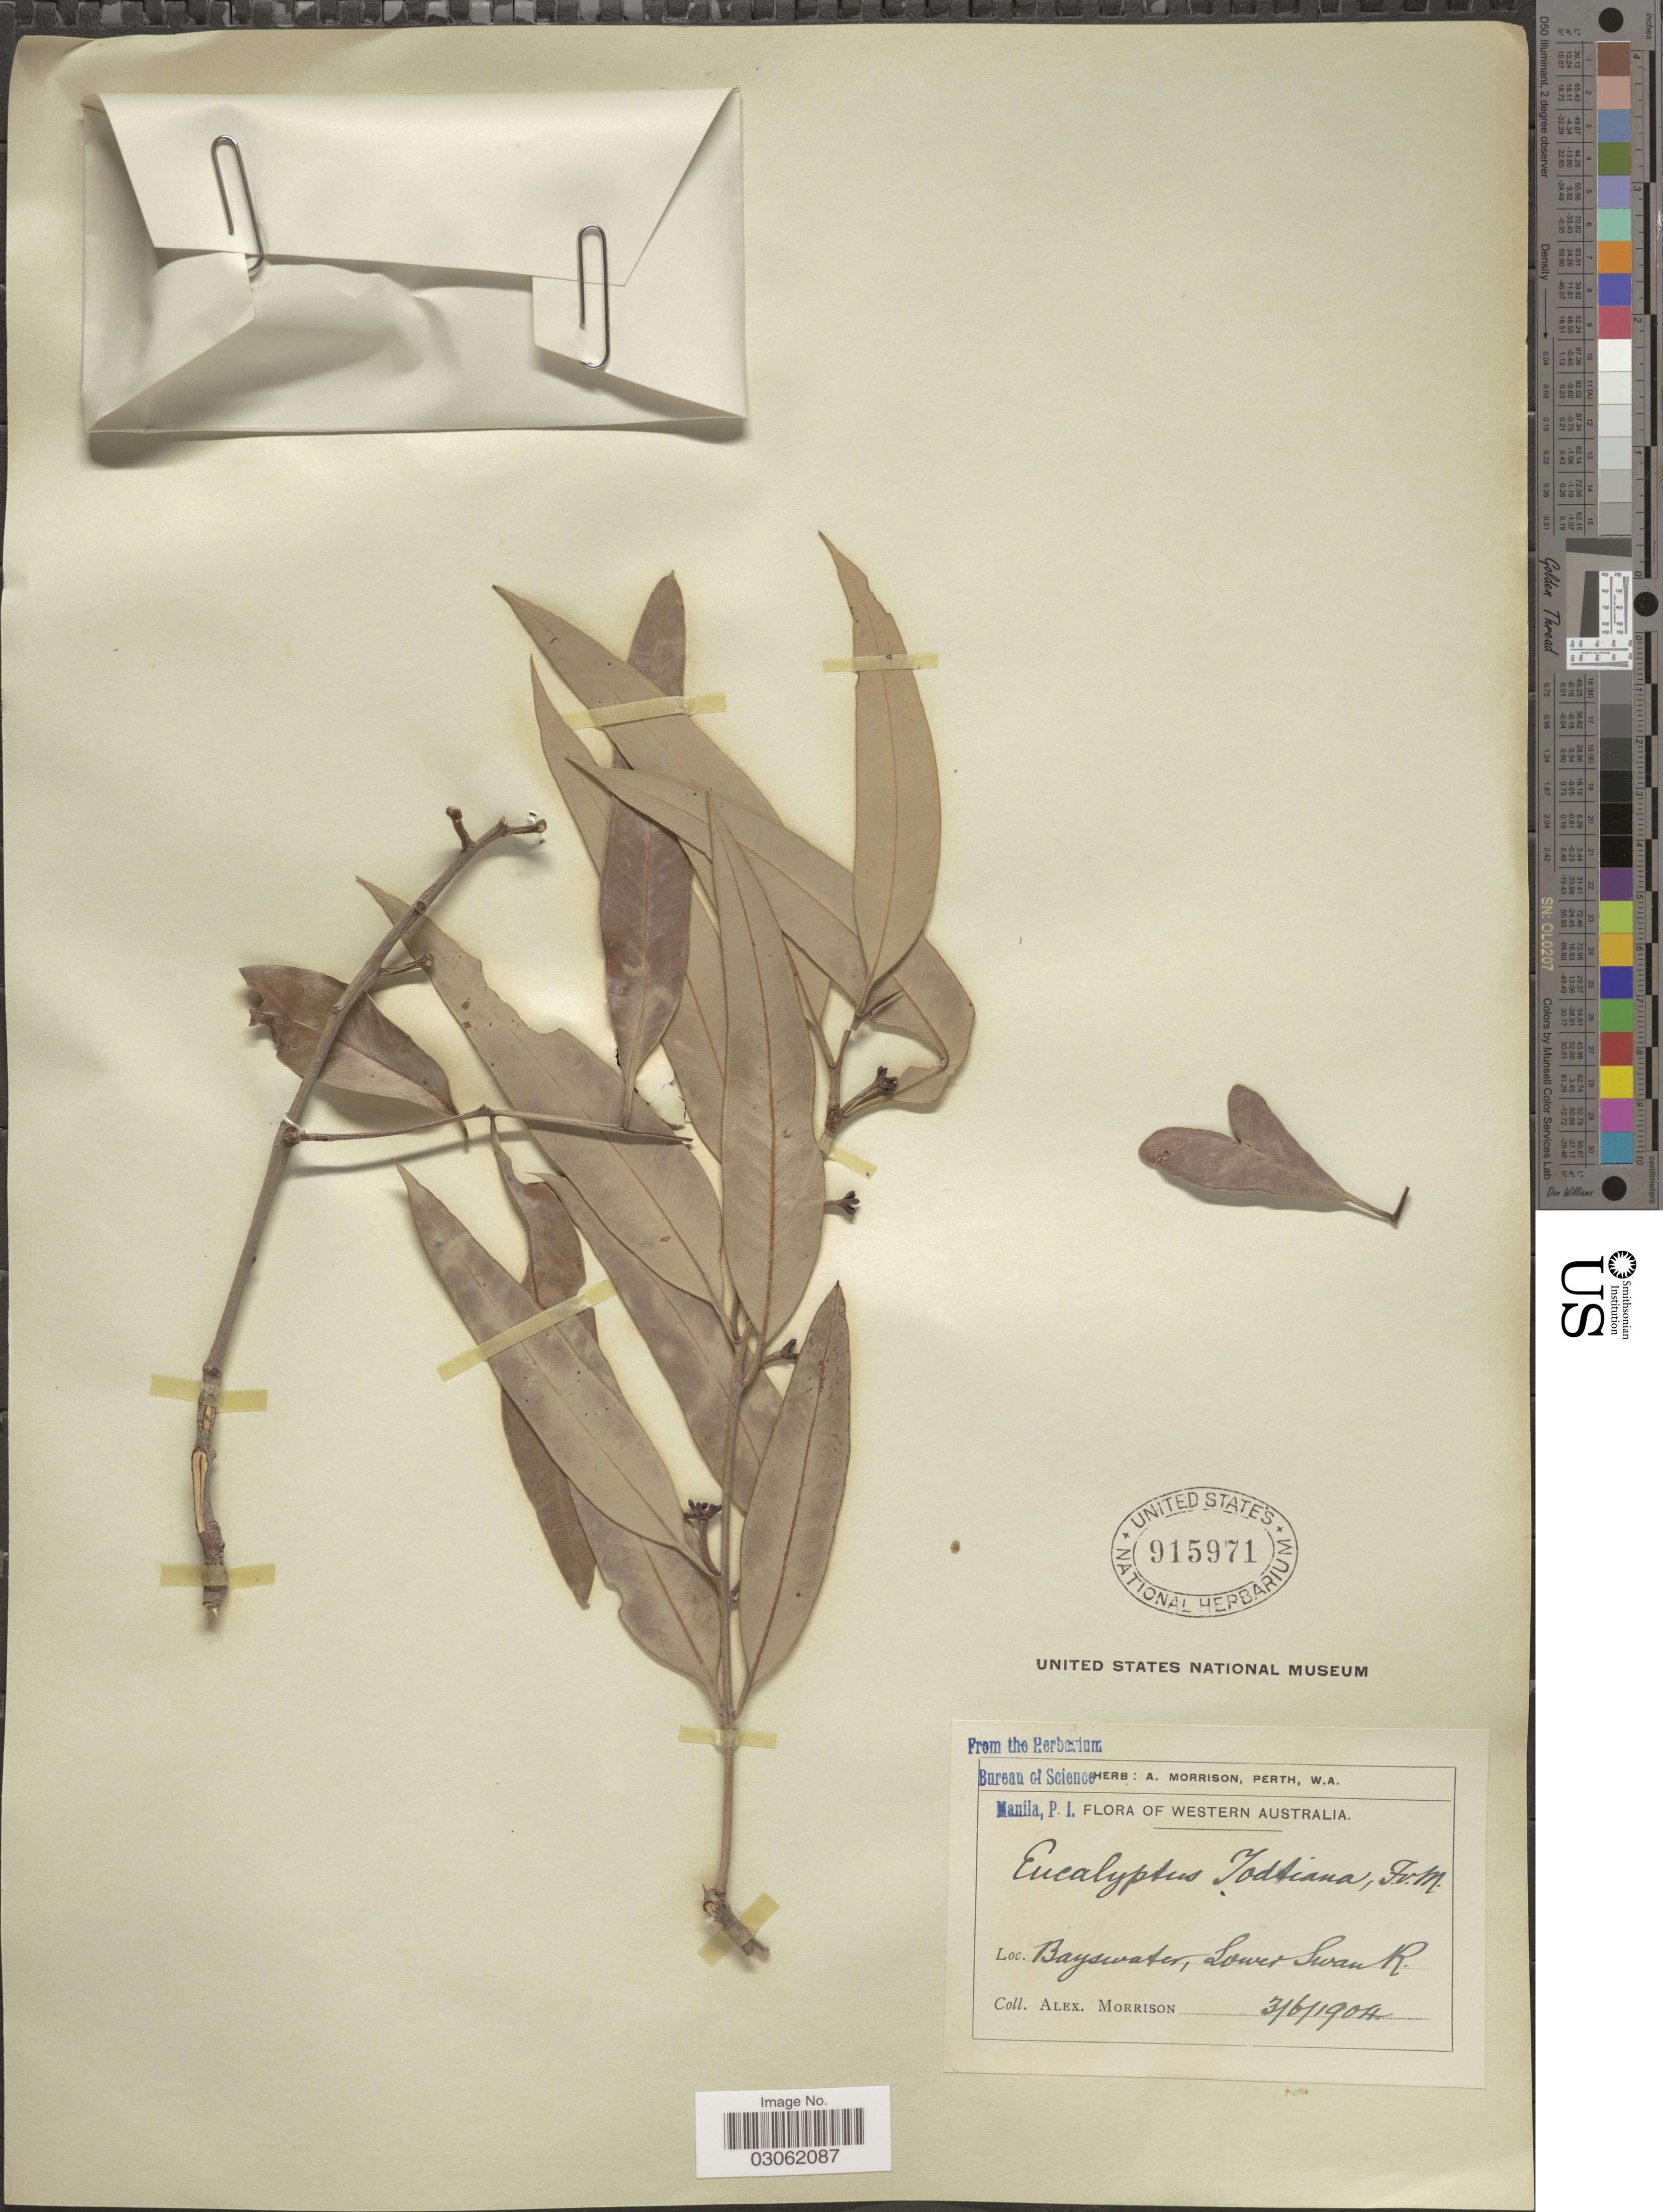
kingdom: Plantae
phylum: Tracheophyta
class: Magnoliopsida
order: Myrtales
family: Myrtaceae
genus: Eucalyptus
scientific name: Eucalyptus todtiana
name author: F. Muell.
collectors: A. Morrison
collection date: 1904-06-03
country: Australia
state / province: Western Australia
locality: Bayswater, Lower Swan R.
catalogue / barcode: US 915971